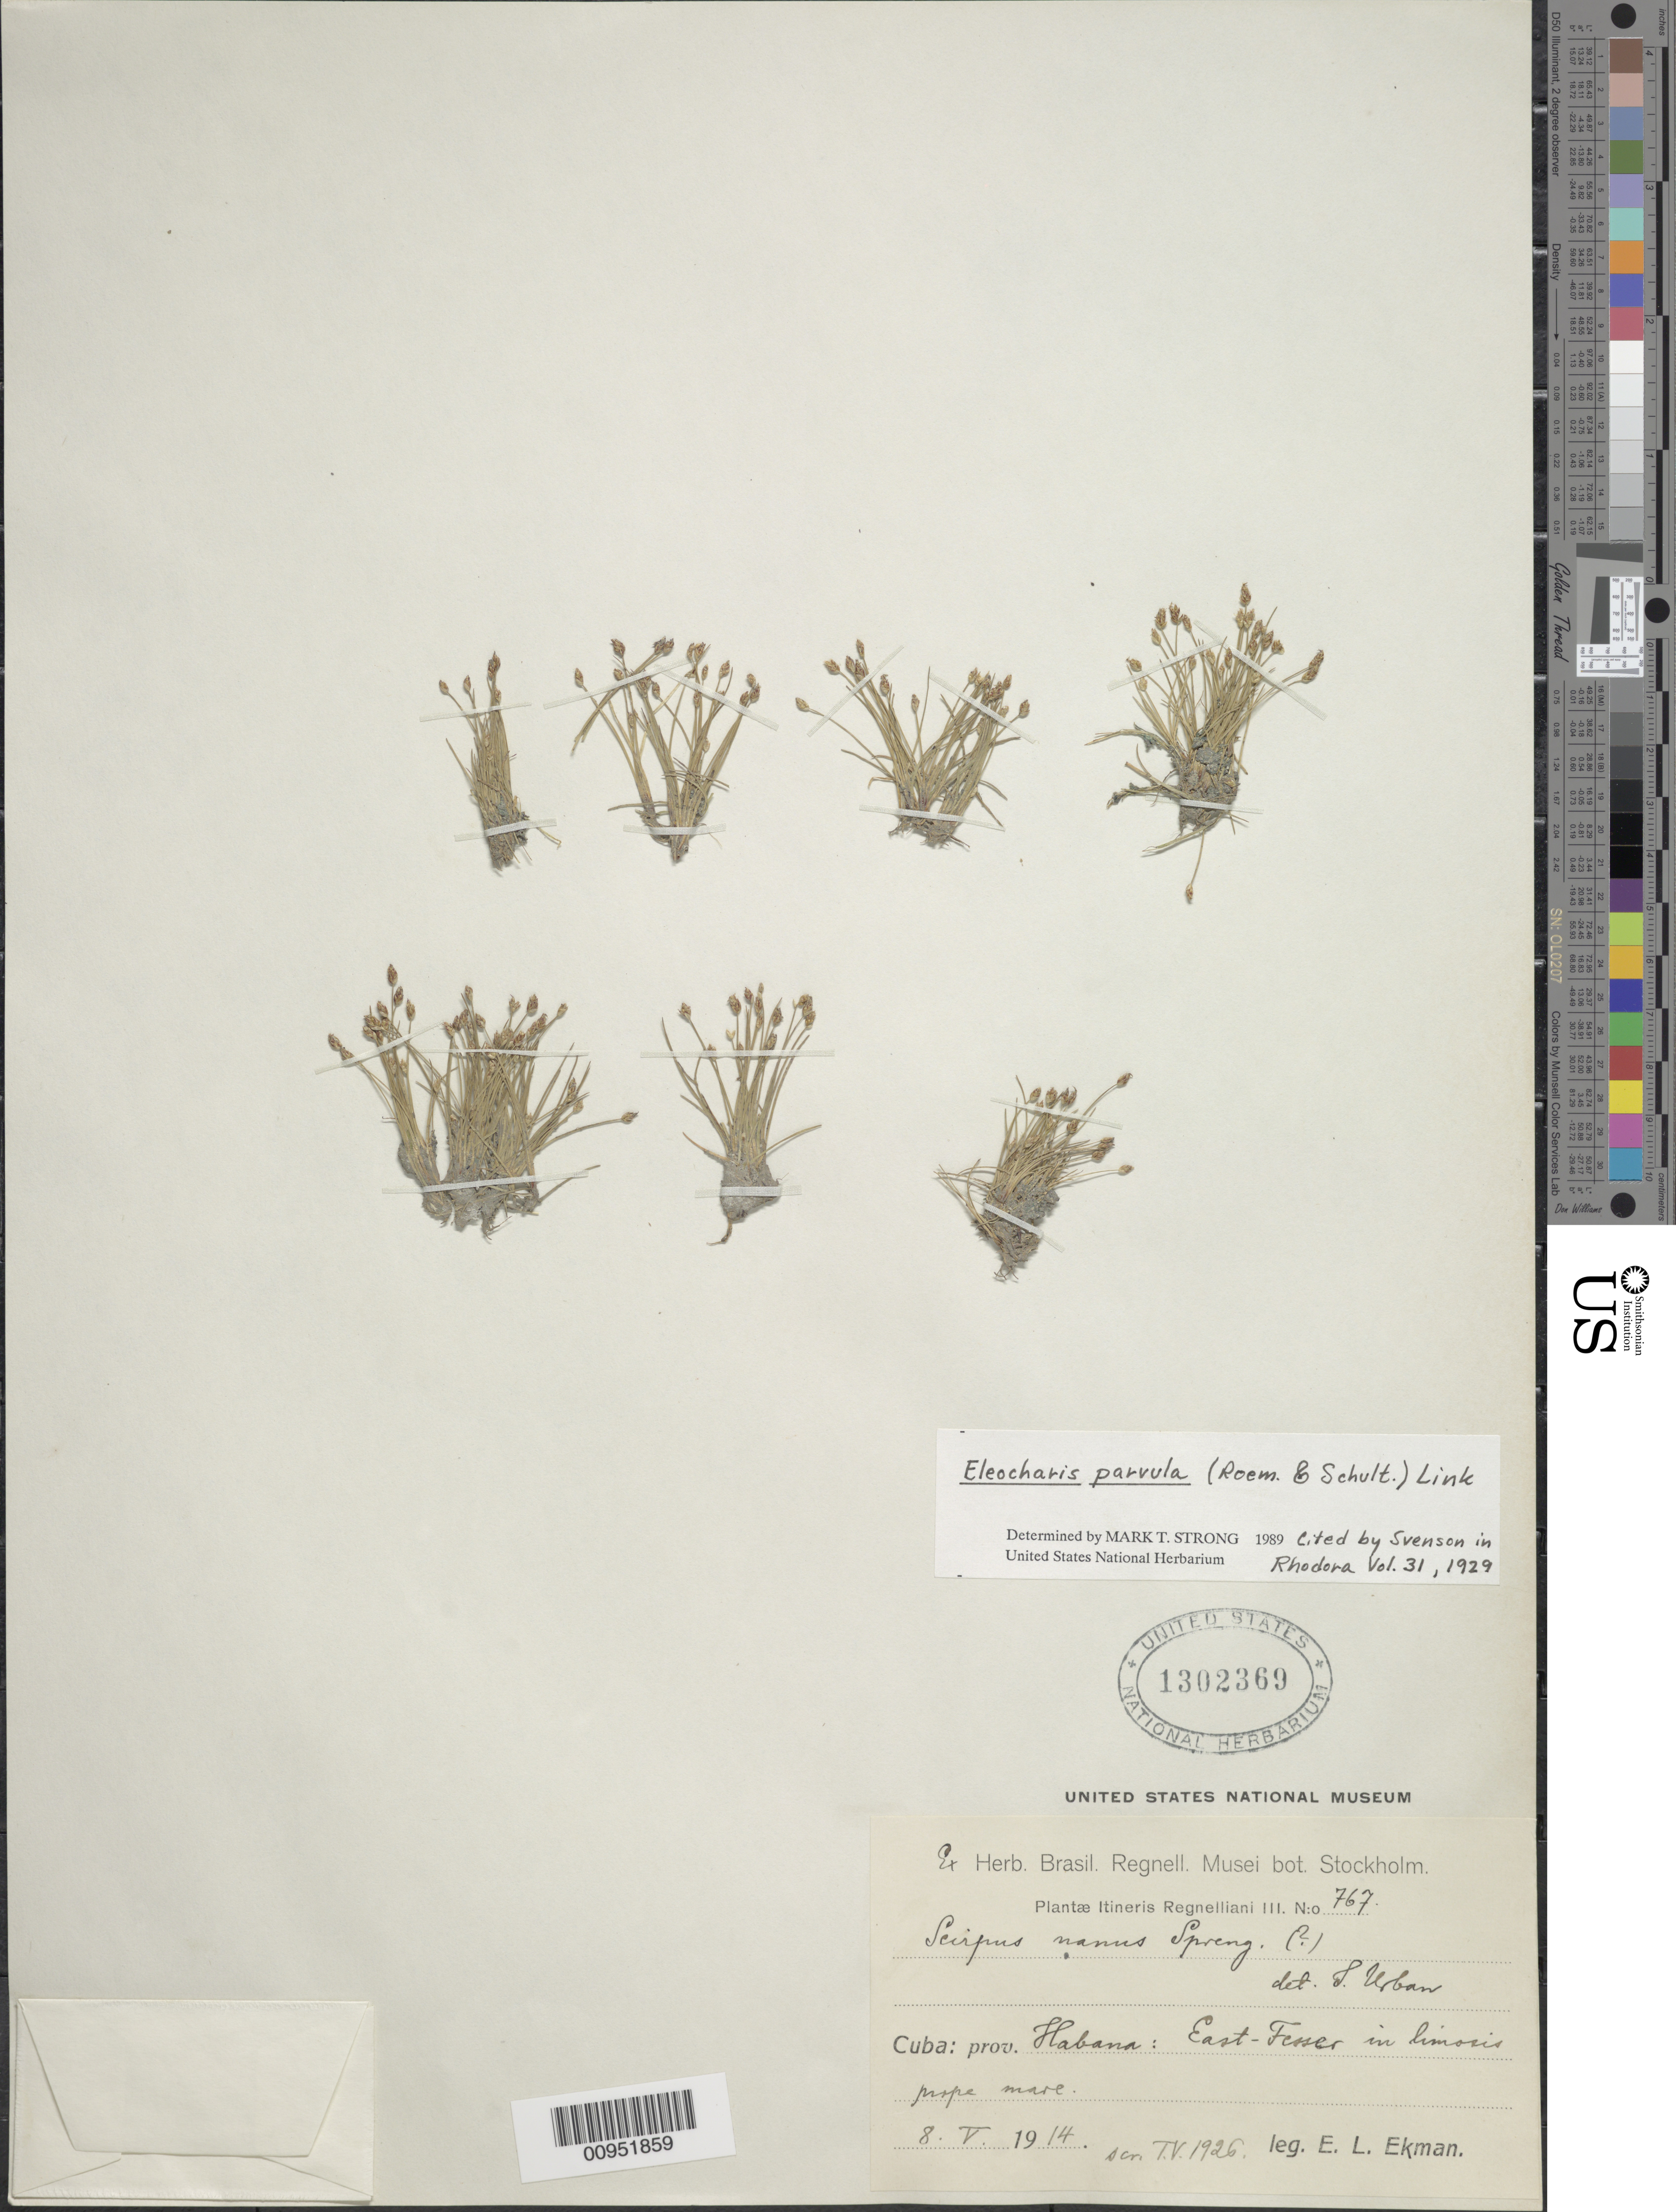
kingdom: Plantae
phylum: Tracheophyta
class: Liliopsida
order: Poales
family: Cyperaceae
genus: Eleocharis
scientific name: Eleocharis parvula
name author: (Roem. & Schult.) Link ex Williams et al.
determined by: Strong, M. T., (US), Smithsonian Institution - National Museum of Natural History (UNITED STATES)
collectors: E. L. Ekman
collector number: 767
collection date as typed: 08 May 1914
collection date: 1914-05-08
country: Cuba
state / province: La Habana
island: Cuba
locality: East Fesser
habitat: In "limosis prope mare"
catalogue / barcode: US 1302369